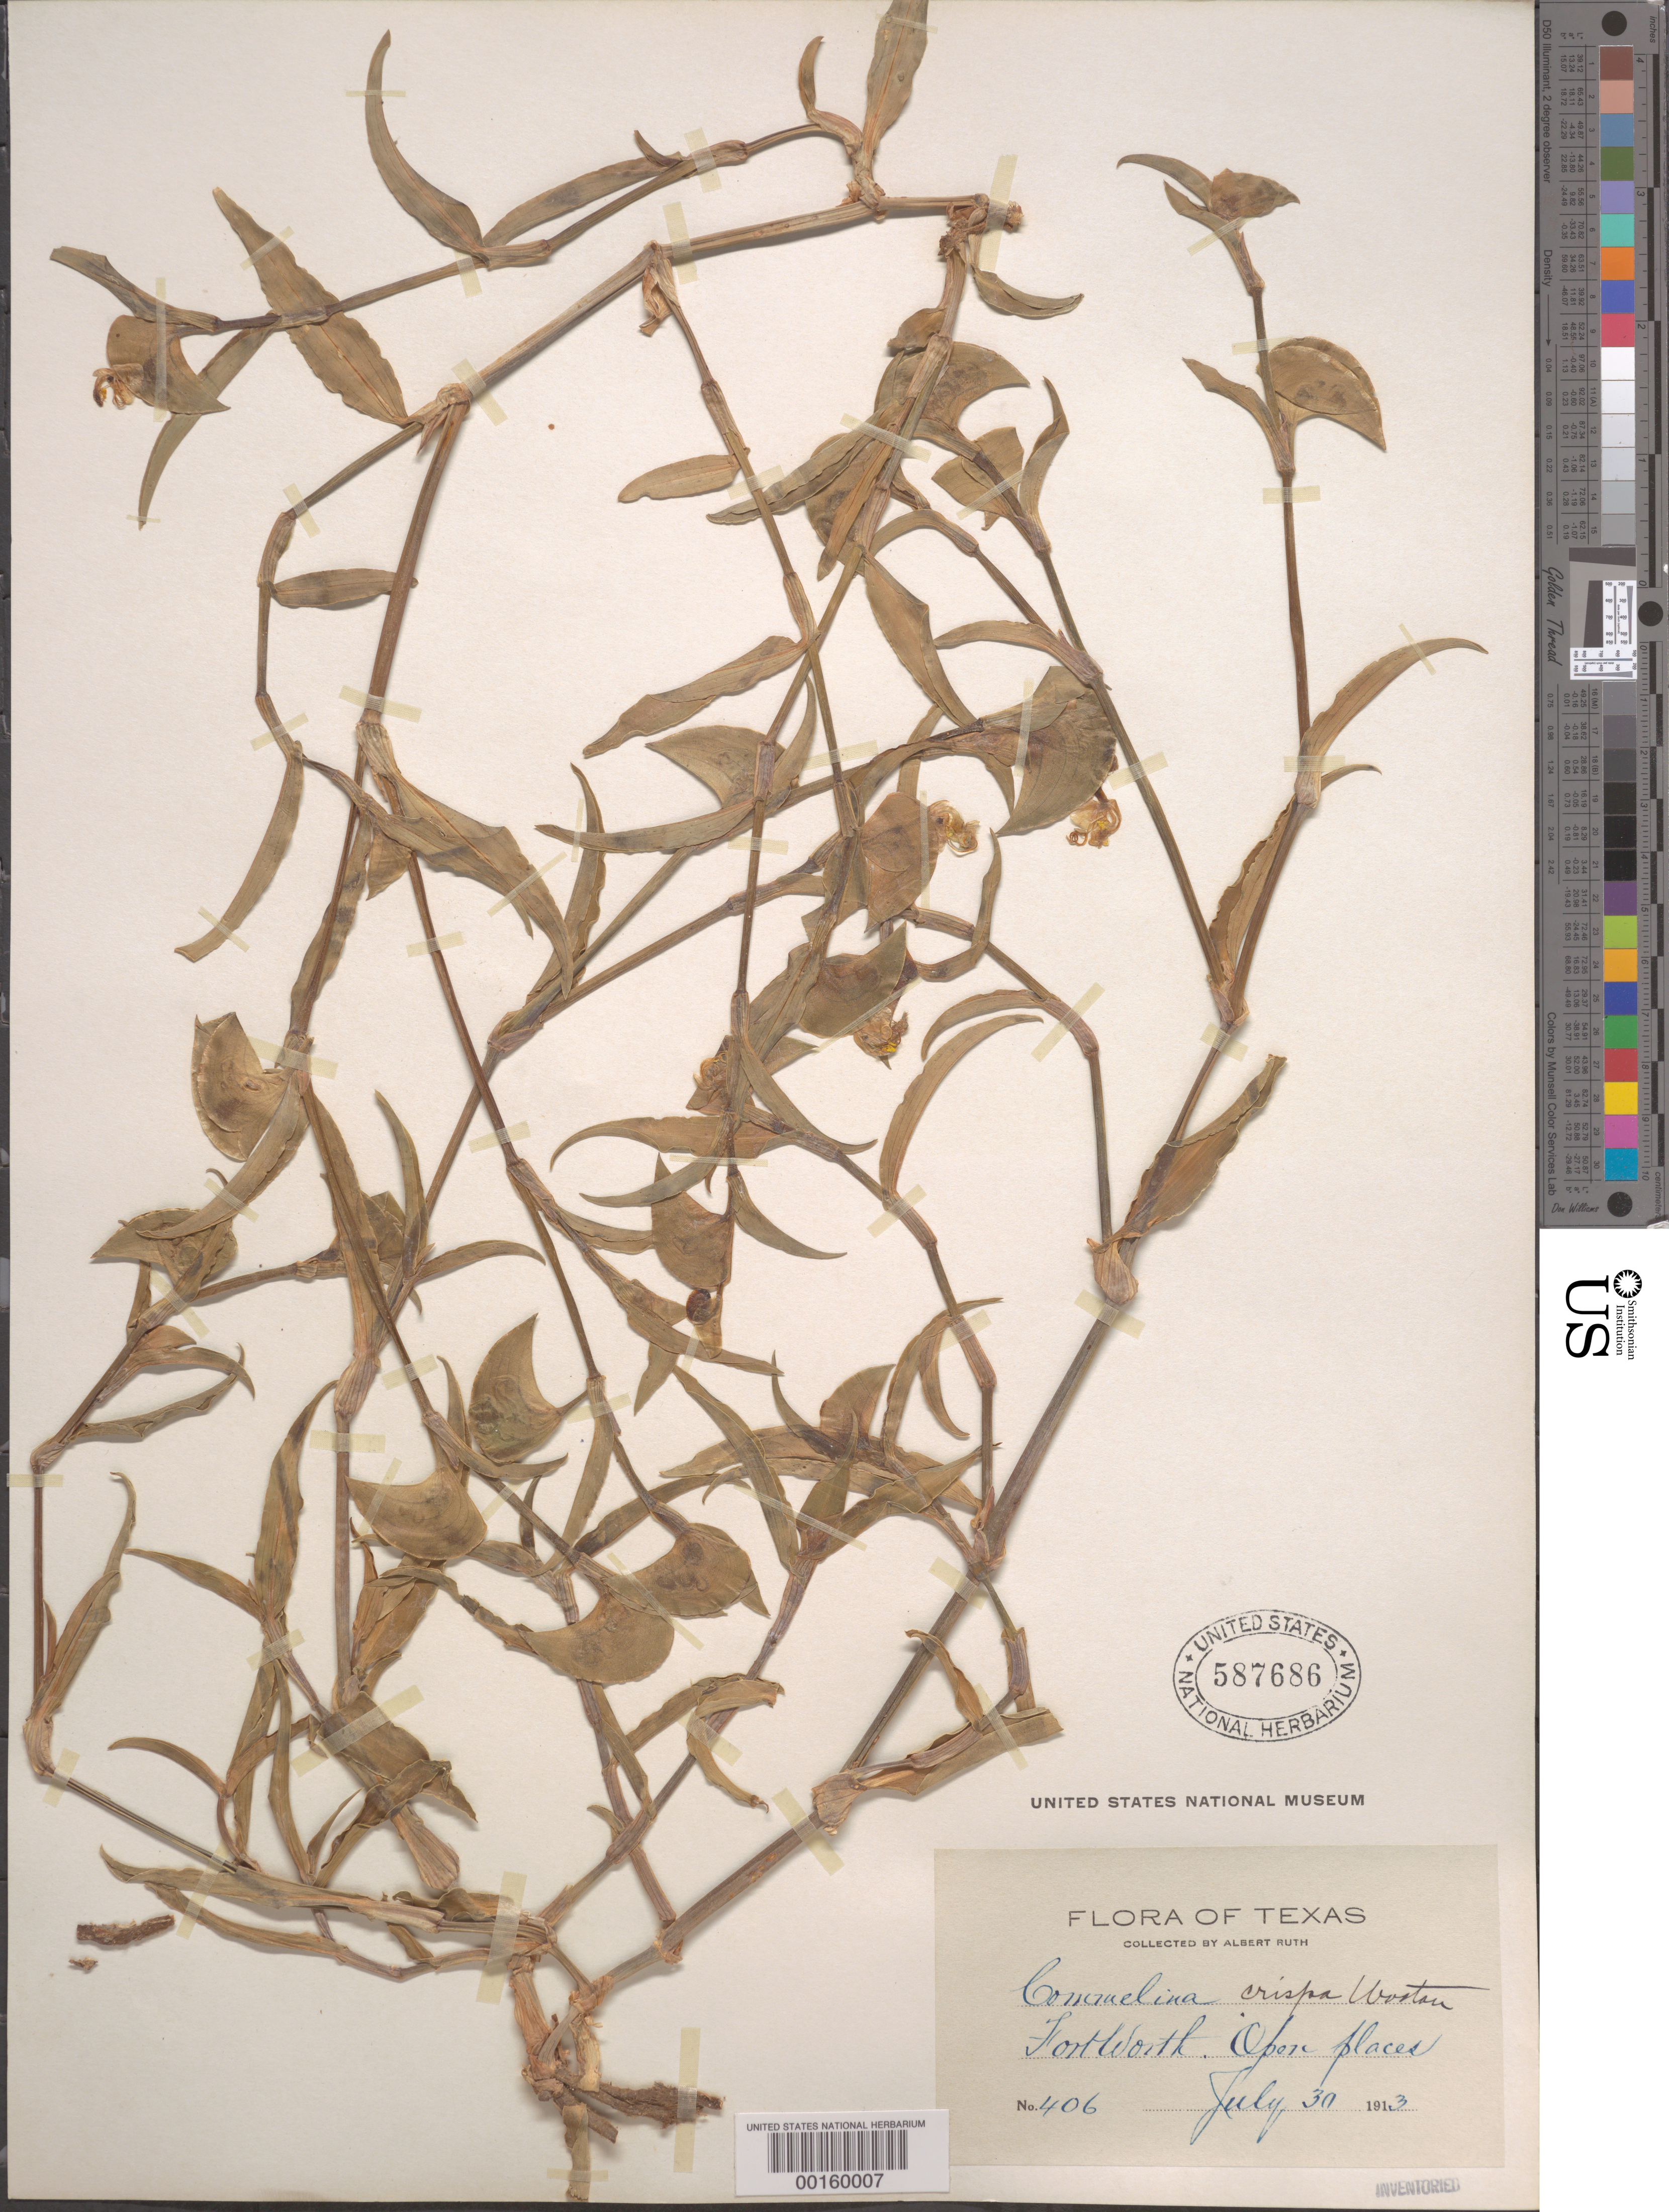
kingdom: Plantae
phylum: Tracheophyta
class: Liliopsida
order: Commelinales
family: Commelinaceae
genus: Commelina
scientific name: Commelina erecta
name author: L.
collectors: A. Ruth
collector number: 406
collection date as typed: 30 Jul 1913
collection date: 1913-07-30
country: United States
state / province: Texas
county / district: Tarrant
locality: Fort worth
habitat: Open places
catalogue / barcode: US 587686